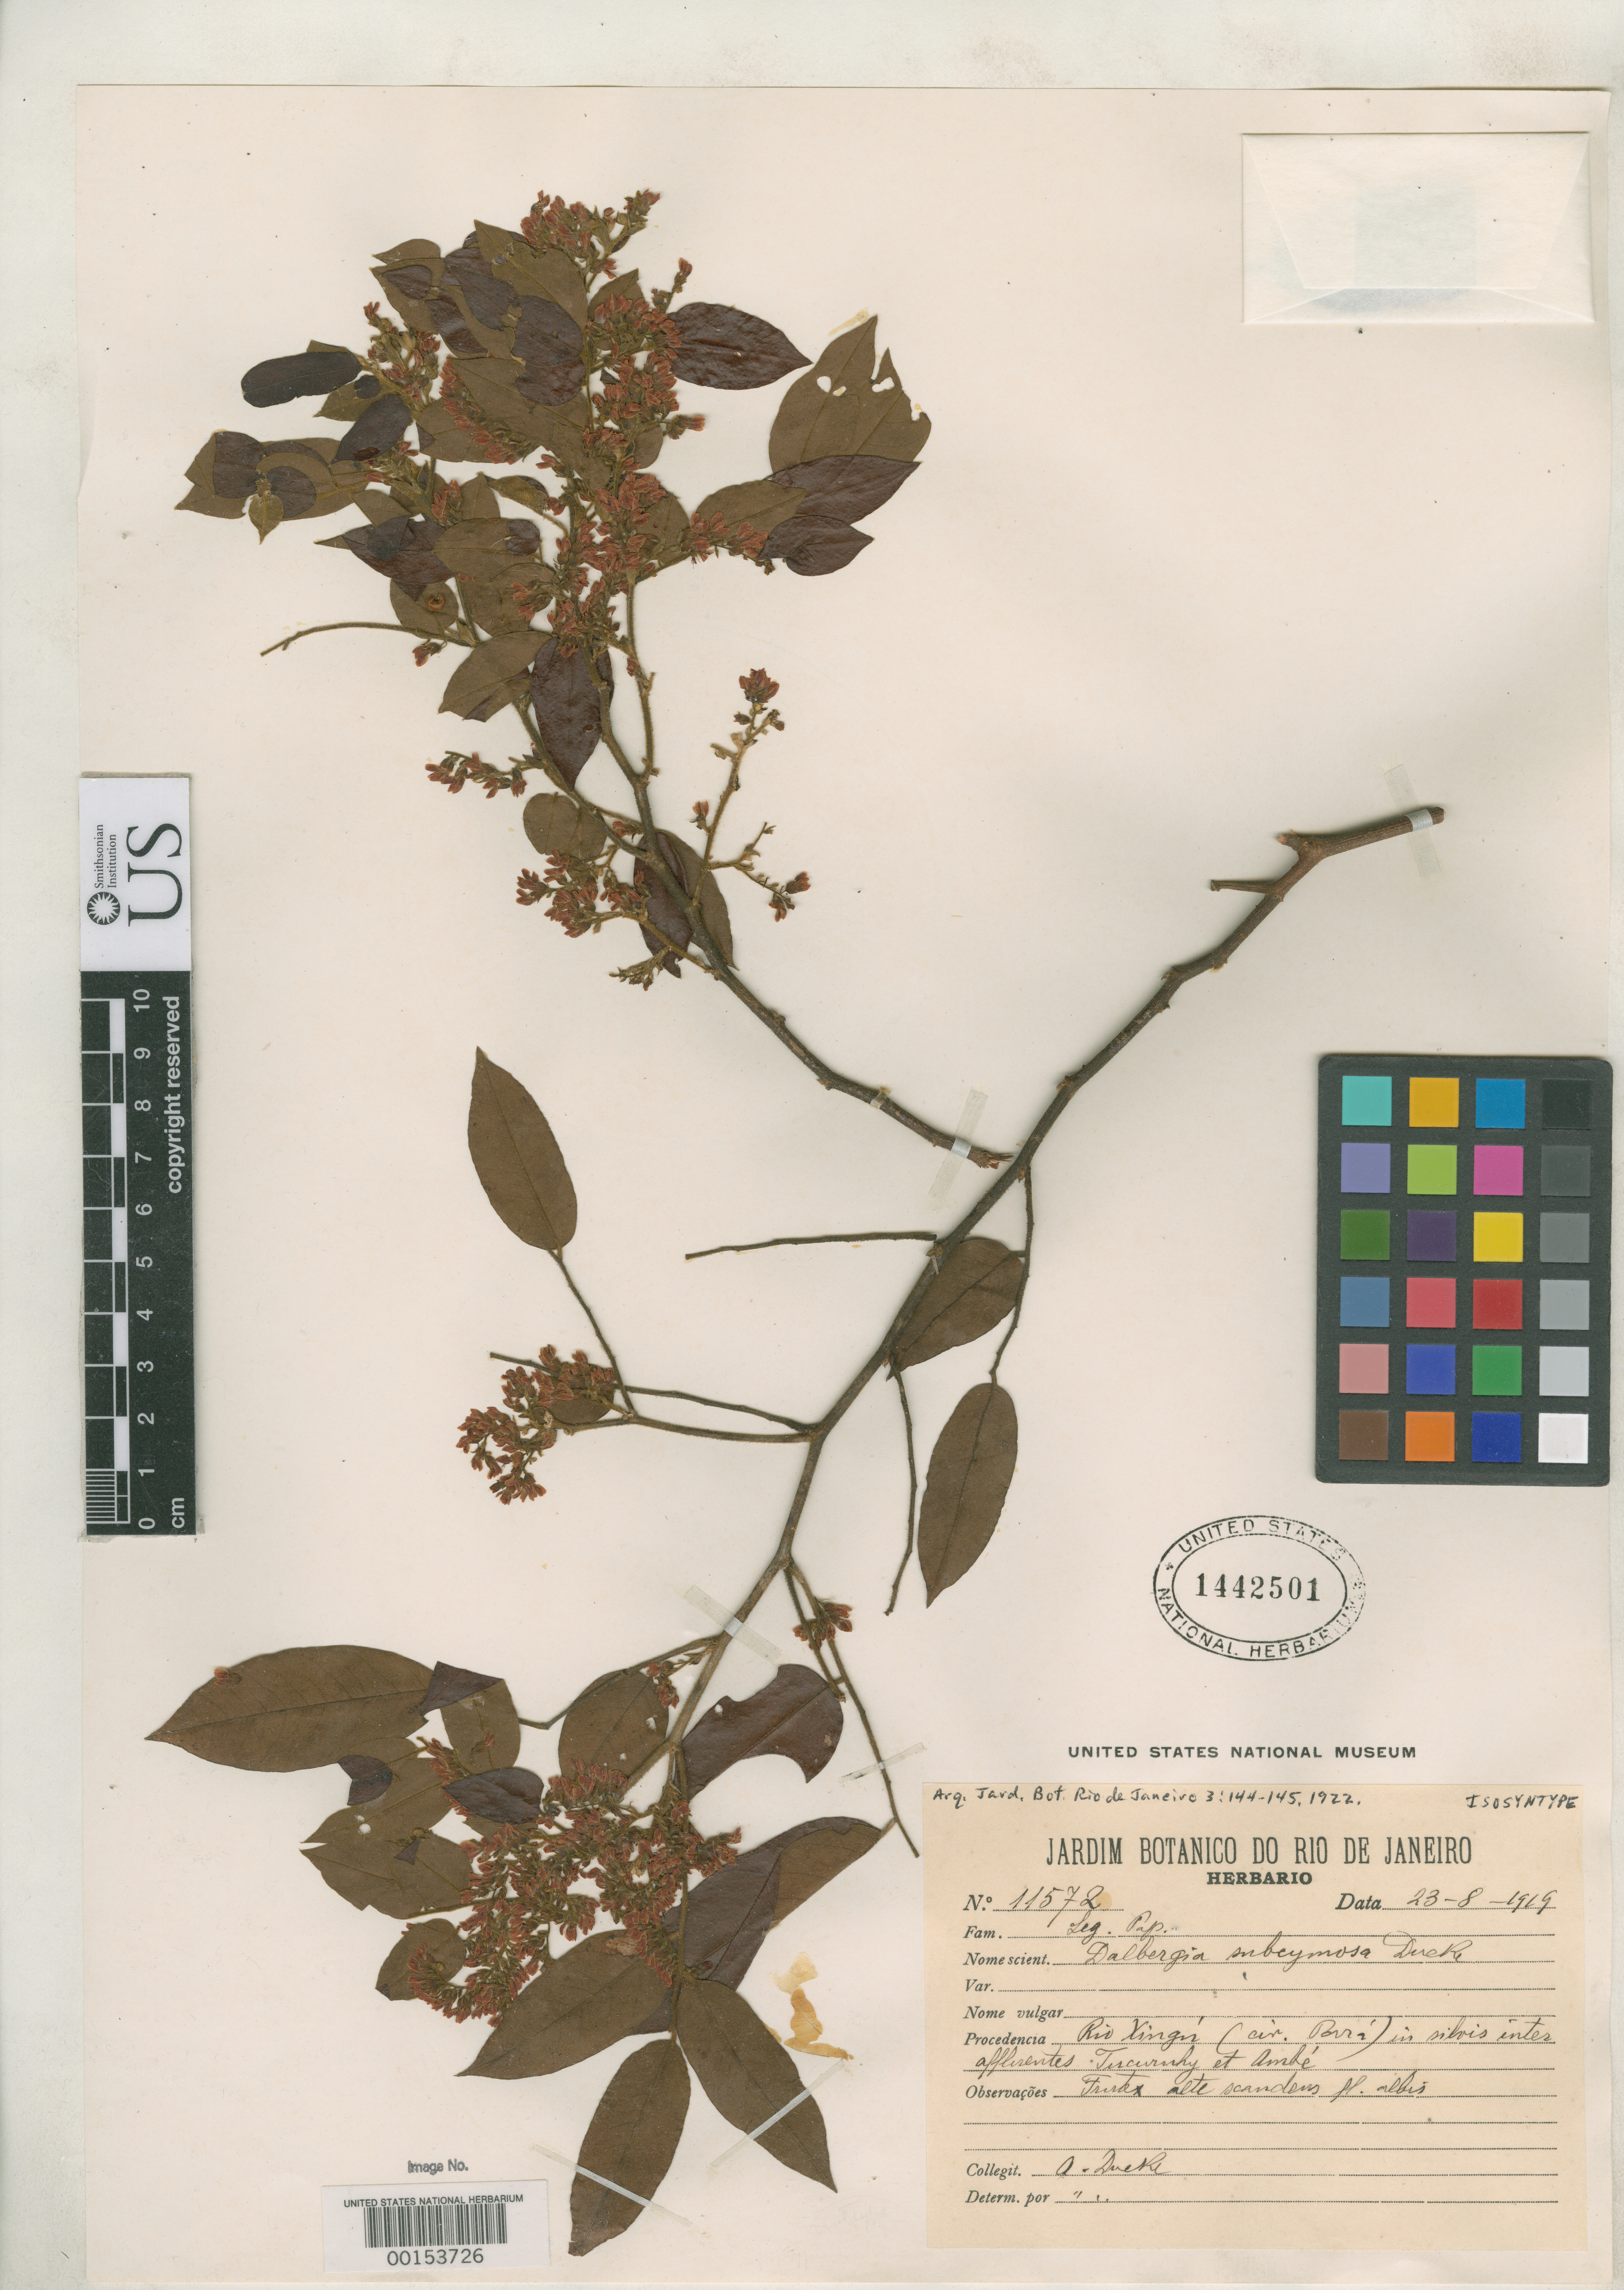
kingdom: Plantae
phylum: Tracheophyta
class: Magnoliopsida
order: Fabales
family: Fabaceae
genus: Dalbergia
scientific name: Dalbergia subcymosa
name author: Ducke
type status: Isosyntype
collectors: A. Ducke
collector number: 11572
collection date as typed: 23 Aug 1919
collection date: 1919-08-23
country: Brazil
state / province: Pará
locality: Rio Xingu, in mountains between Tucuruhy and Altamira Cachoeira.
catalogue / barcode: US 1442501